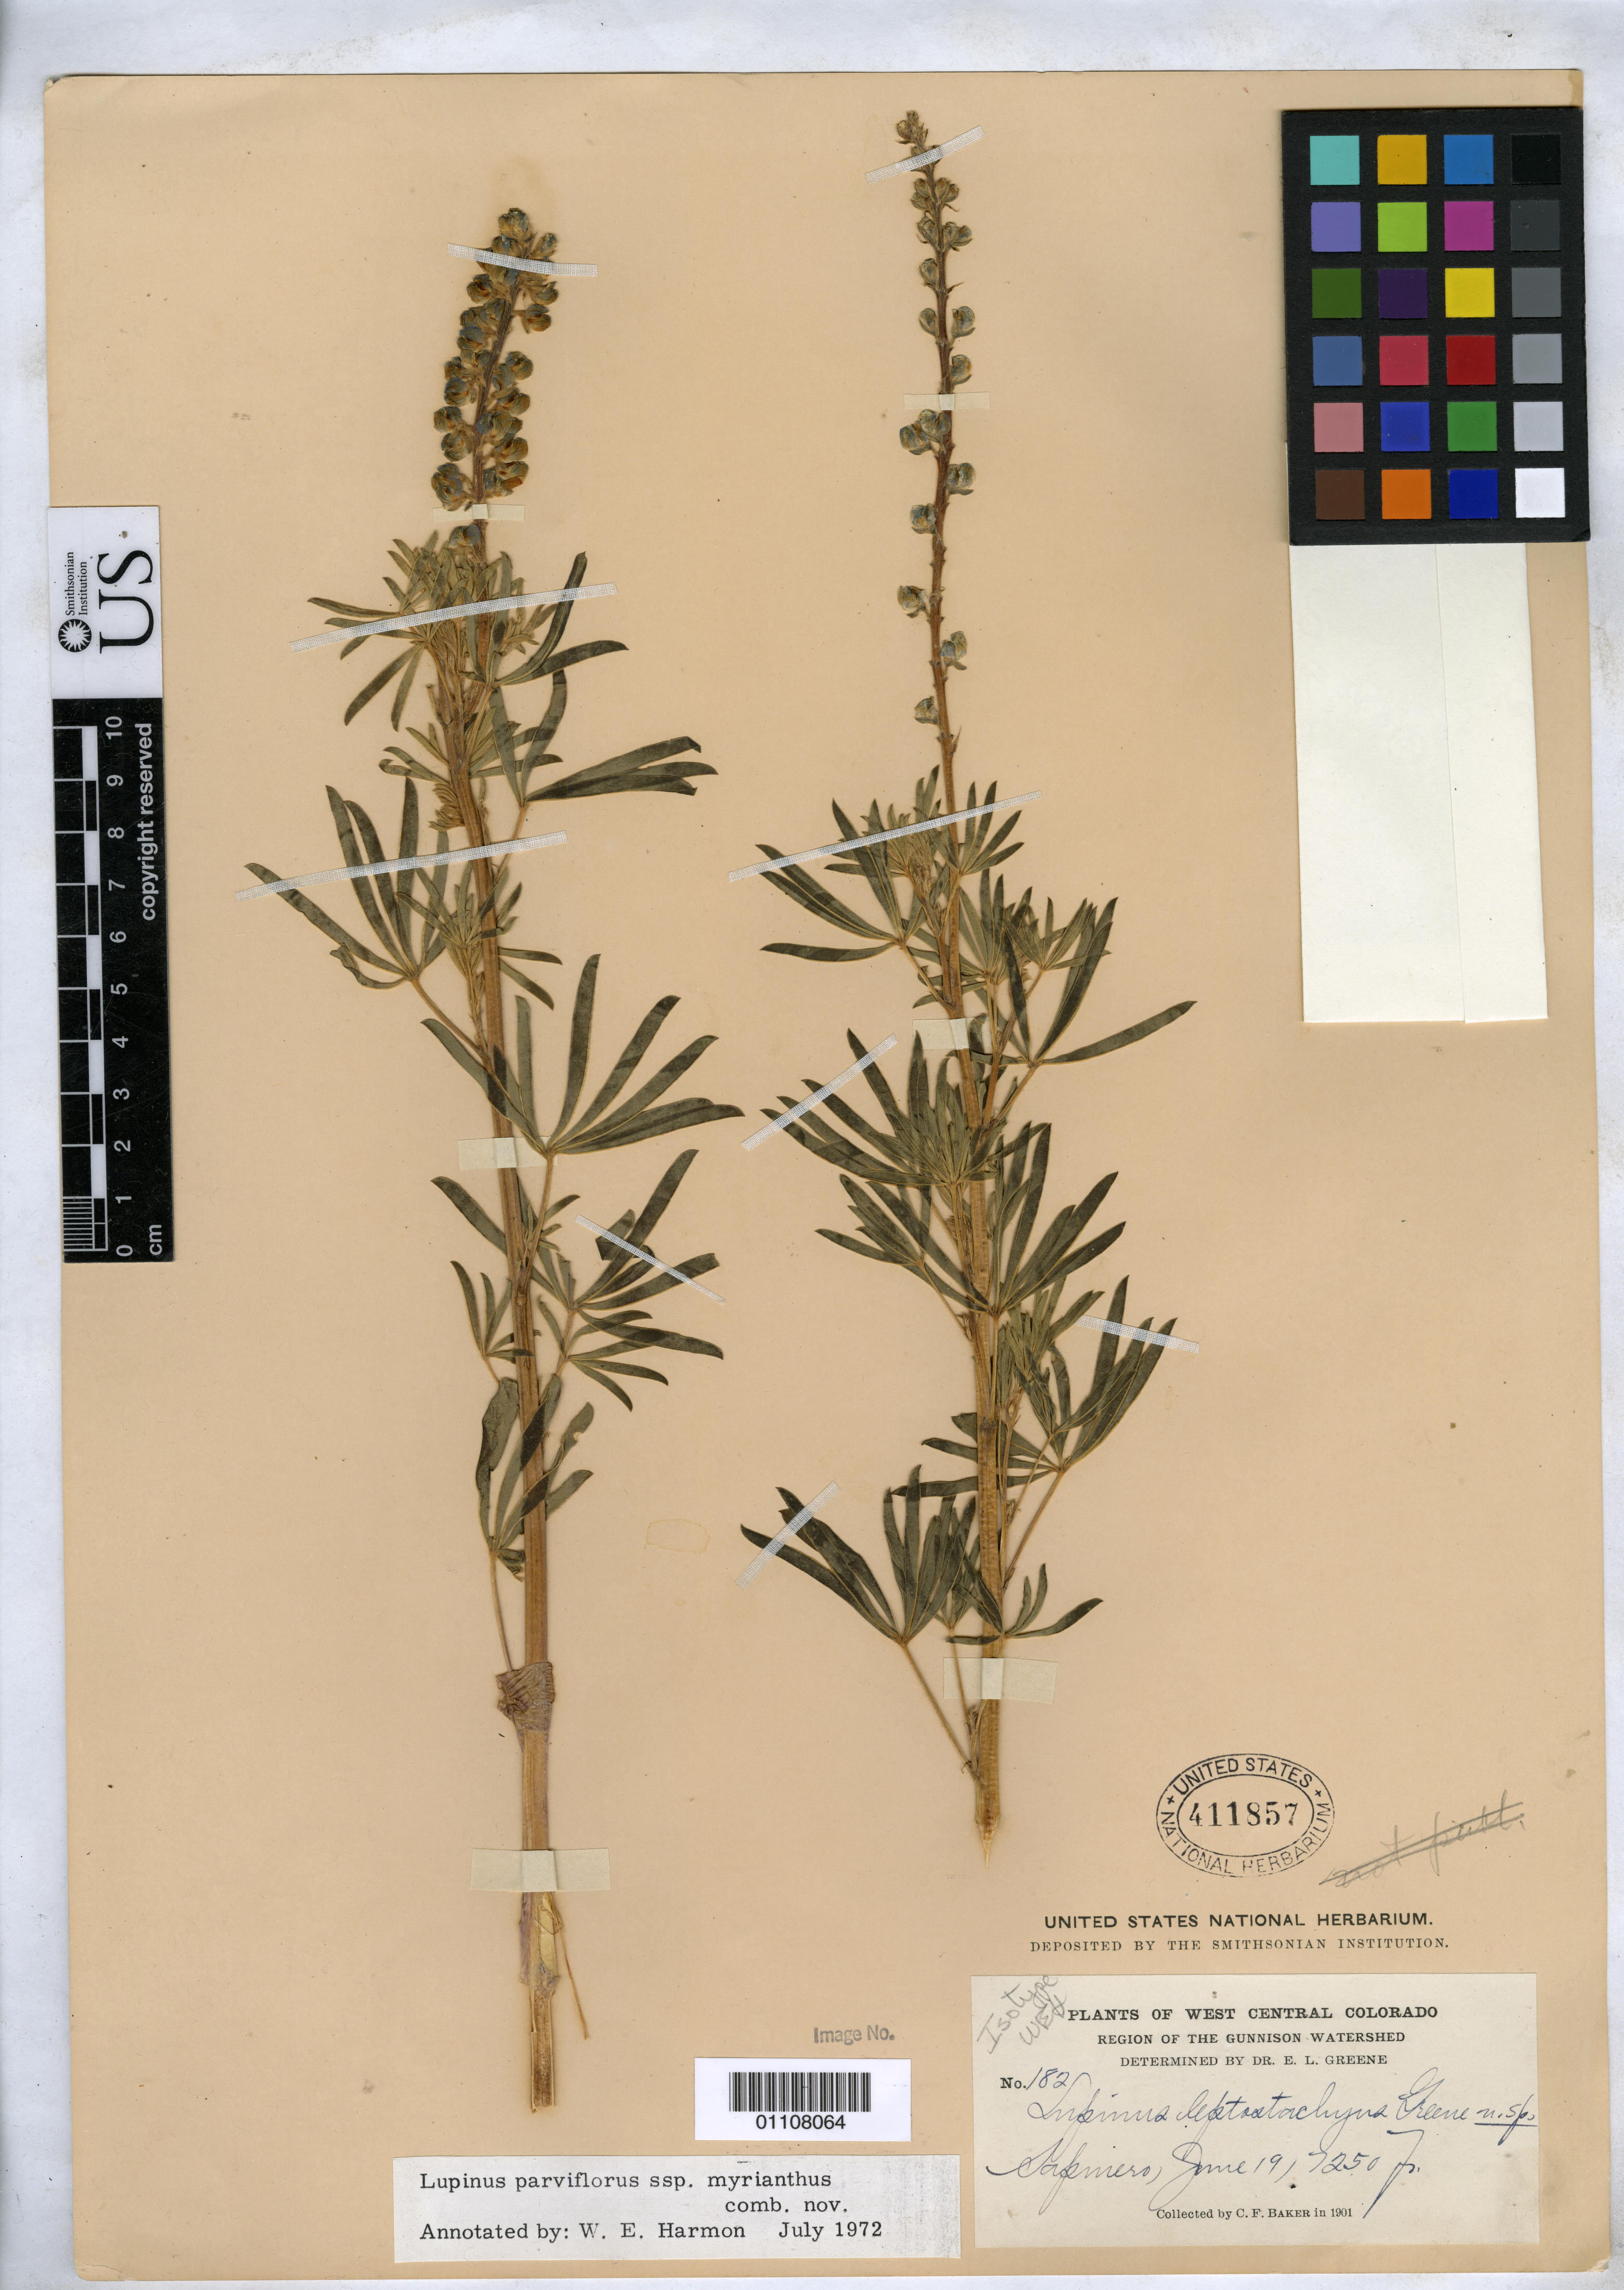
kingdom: Plantae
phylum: Tracheophyta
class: Magnoliopsida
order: Fabales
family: Fabaceae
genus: Lupinus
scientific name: Lupinus leptostachyus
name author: Greene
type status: Isotype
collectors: C. F. Baker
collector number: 182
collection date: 1901-06-19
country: United States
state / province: Colorado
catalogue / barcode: US 411857